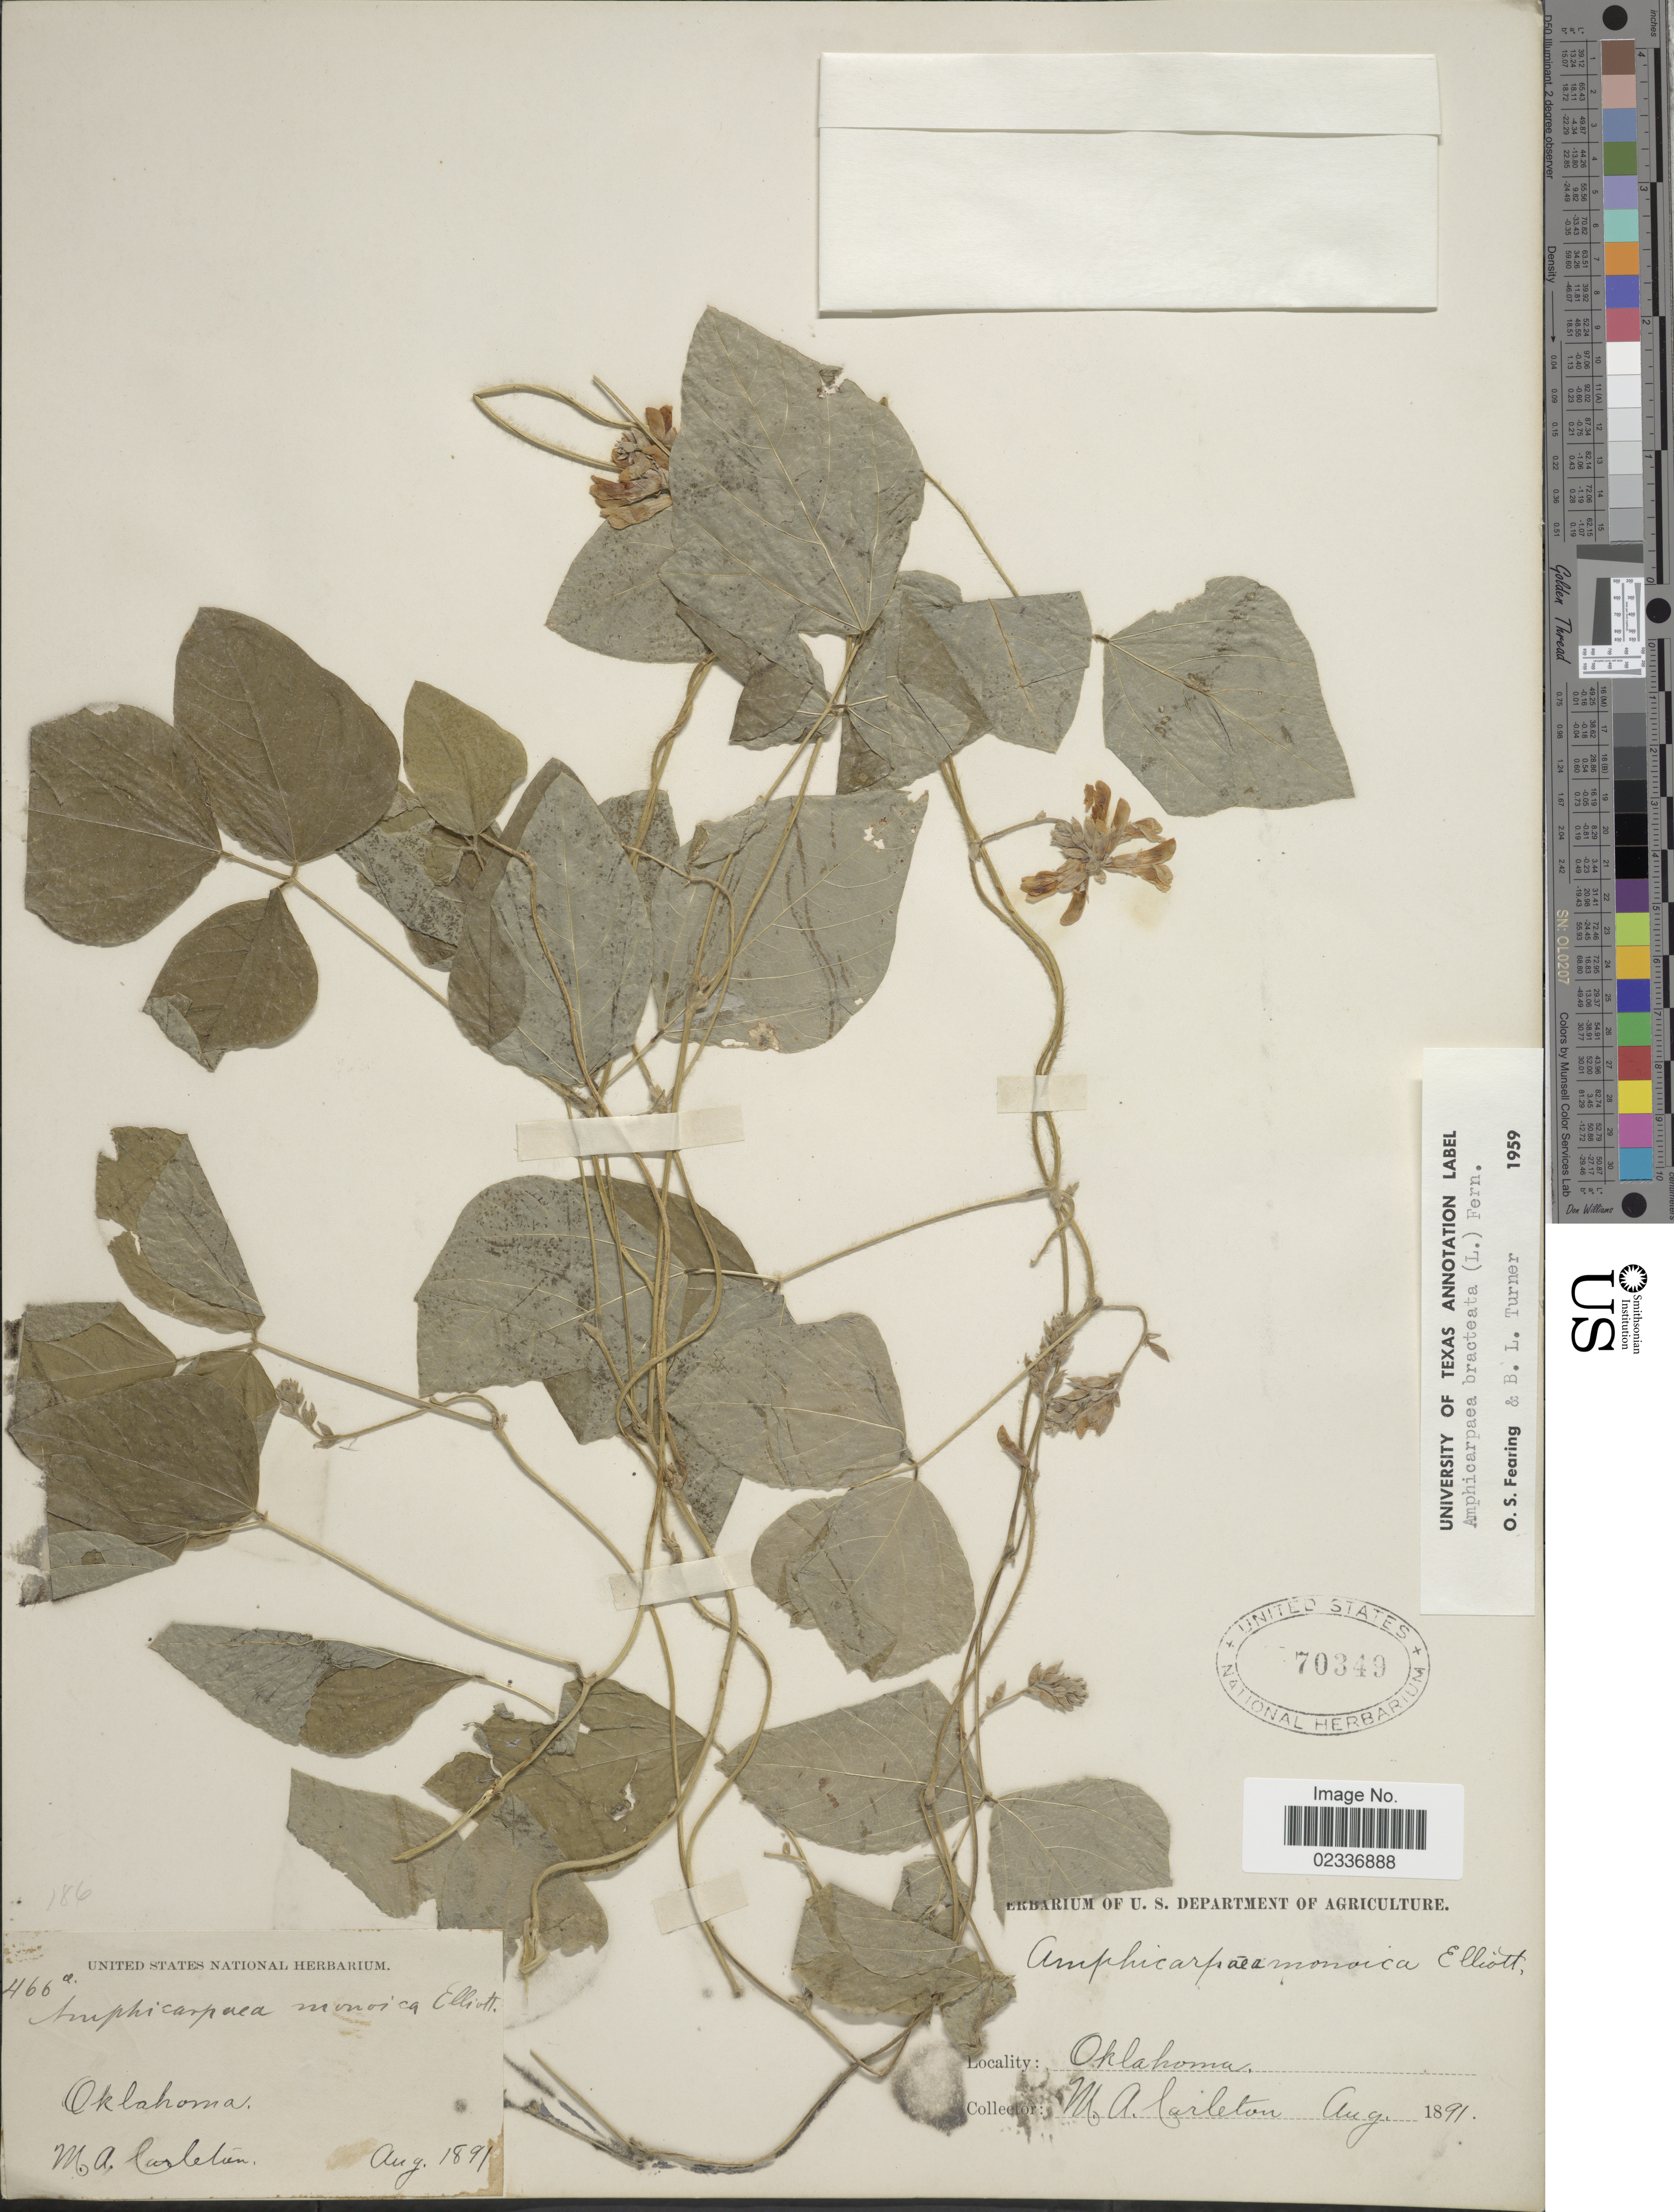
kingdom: Plantae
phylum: Tracheophyta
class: Magnoliopsida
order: Fabales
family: Fabaceae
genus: Amphicarpaea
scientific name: Amphicarpaea bracteata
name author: (L.) Fernald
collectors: M. A. Carleton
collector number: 466a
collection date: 1891-08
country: United States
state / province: Oklahoma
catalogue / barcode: US 70349